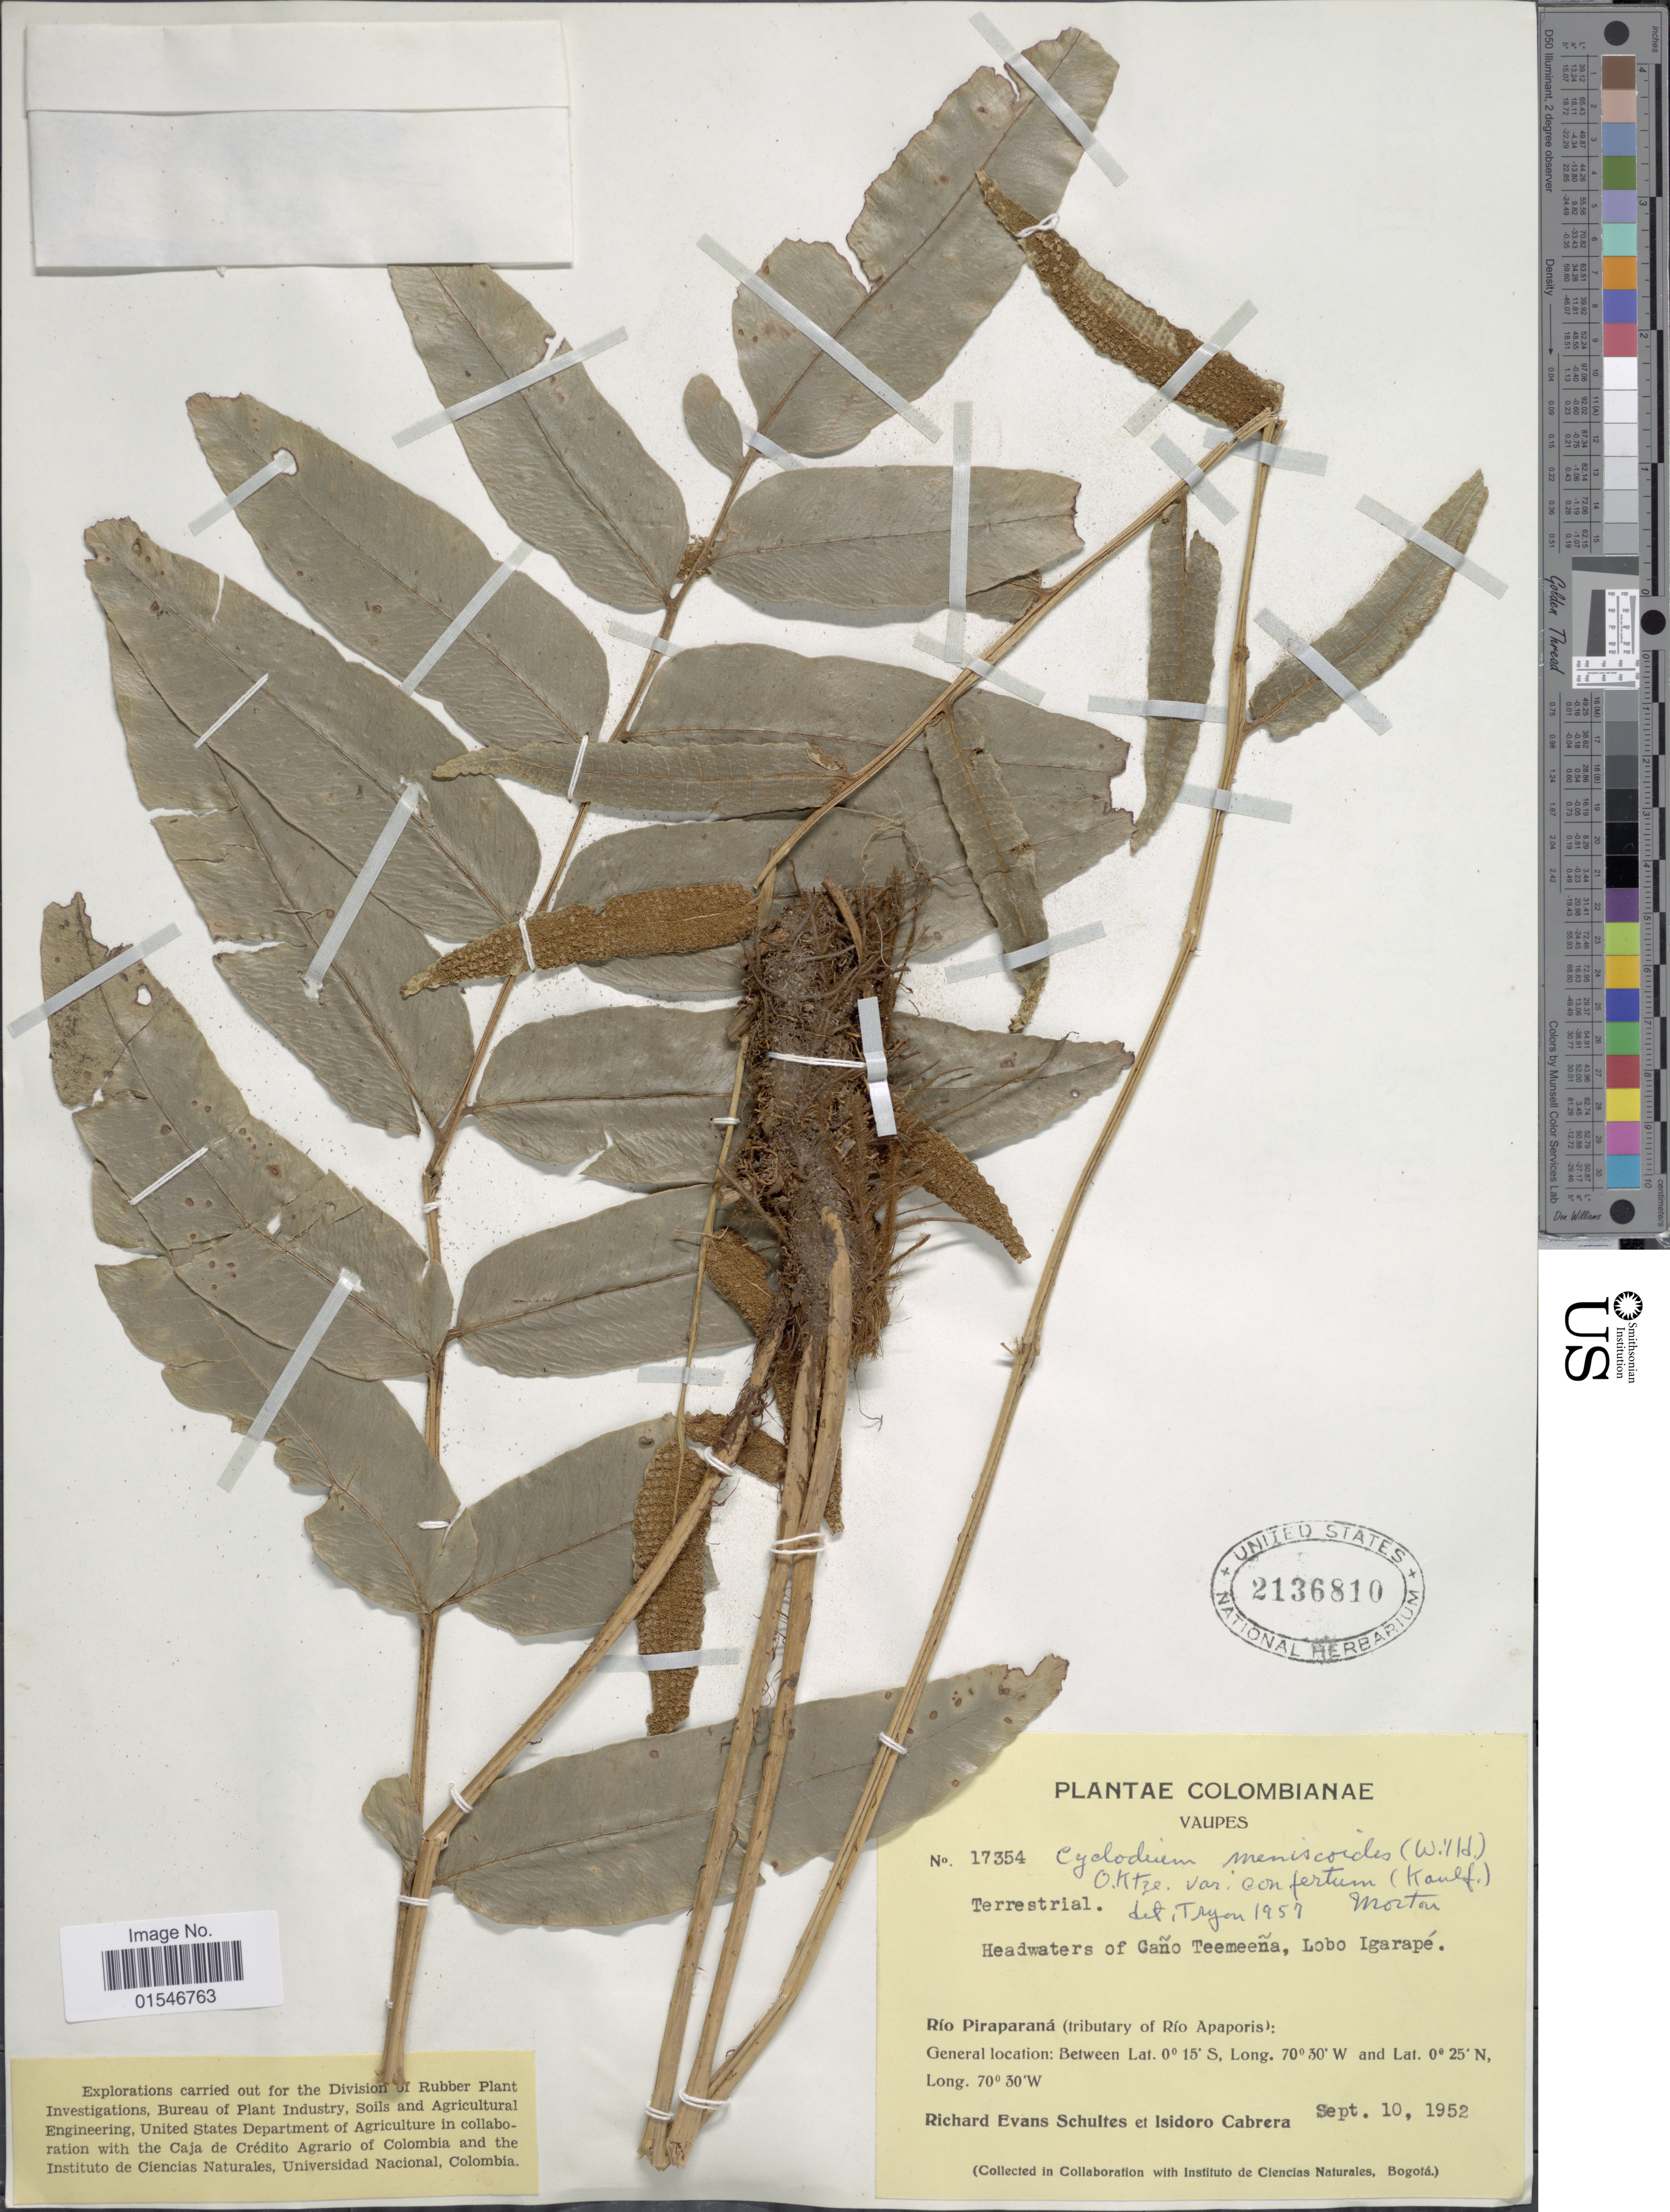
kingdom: Plantae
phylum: Tracheophyta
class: Polypodiopsida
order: Polypodiales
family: Dryopteridaceae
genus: Cyclodium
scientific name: Cyclodium meniscioides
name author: (Willd.) C. Presl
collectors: R. E. Schultes & I. Cabrera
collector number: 17354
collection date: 1952-09-10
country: Colombia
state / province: Vaupés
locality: Río Piraparaná (tributary of Río Apaporis)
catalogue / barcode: US 2136510